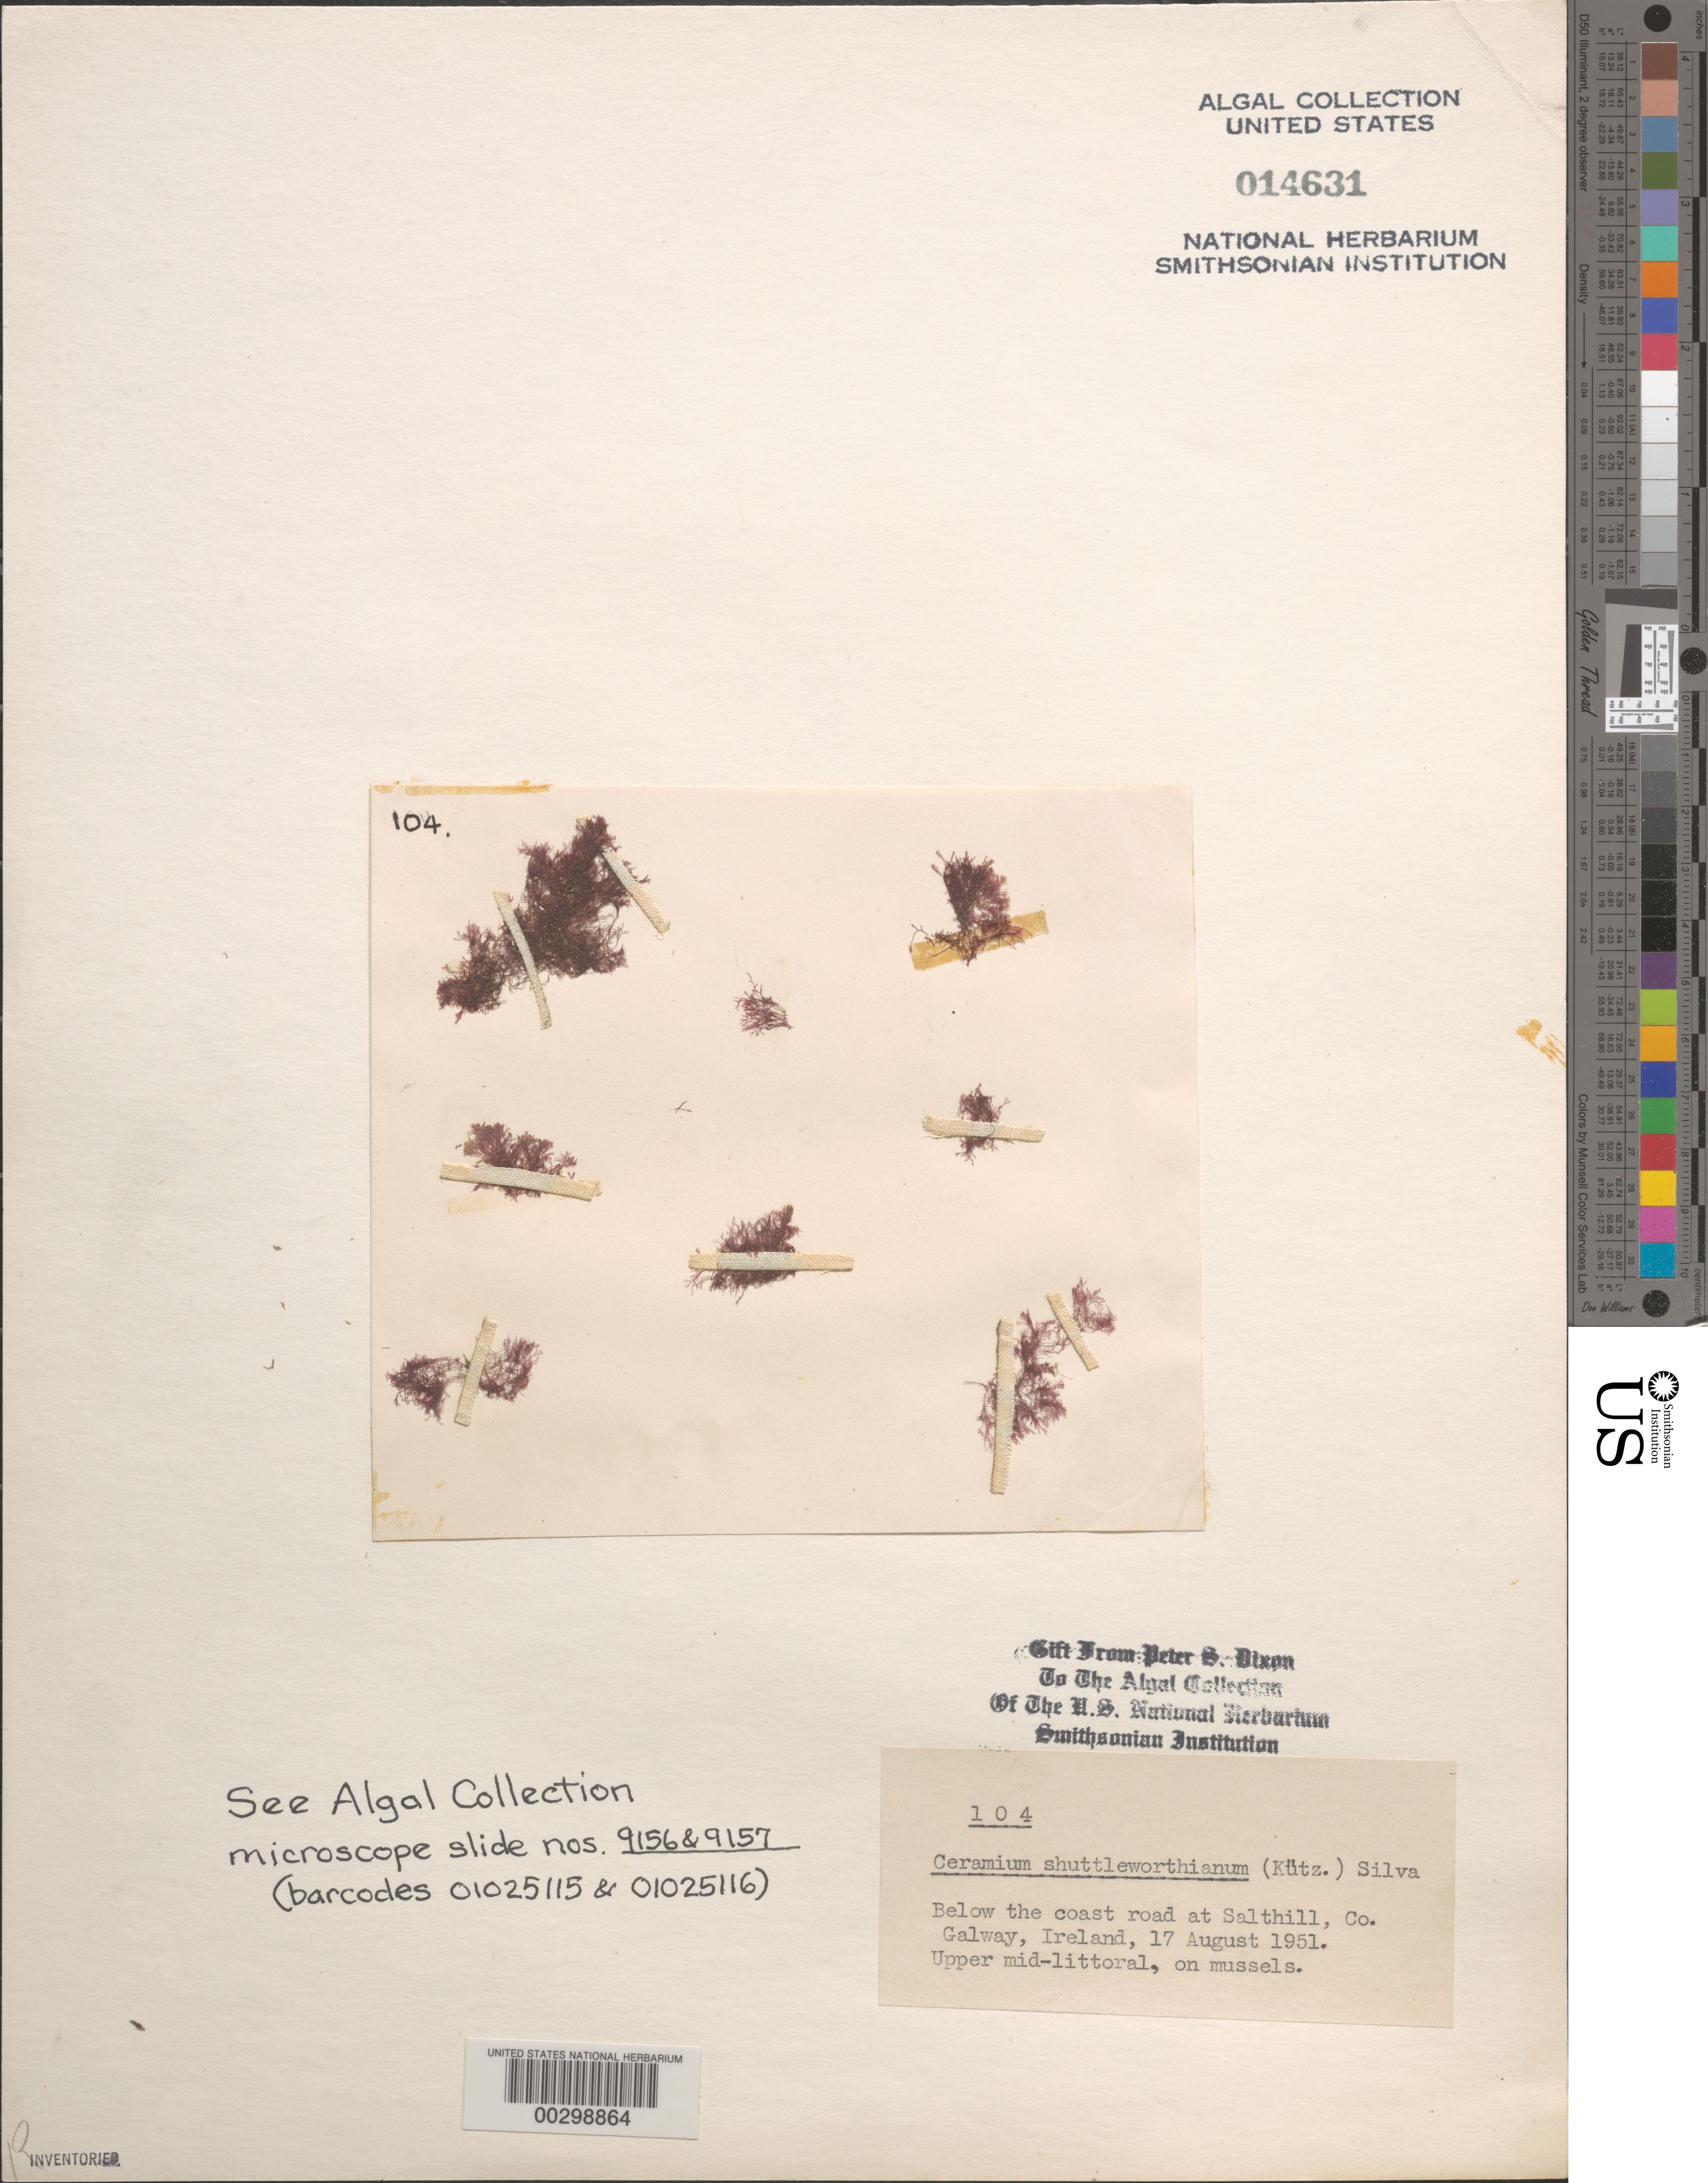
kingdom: Plantae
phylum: Rhodophyta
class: Florideophyceae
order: Ceramiales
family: Ceramiaceae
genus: Ceramium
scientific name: Ceramium shuttleworthianum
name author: (Kütz.) Rabenh.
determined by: Dixon, P. S.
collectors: P. S. Dixon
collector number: PSD 104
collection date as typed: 17 Aug 1951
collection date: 1951-08-17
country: Ireland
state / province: Connaught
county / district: Galway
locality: Salthill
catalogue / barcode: US 14631